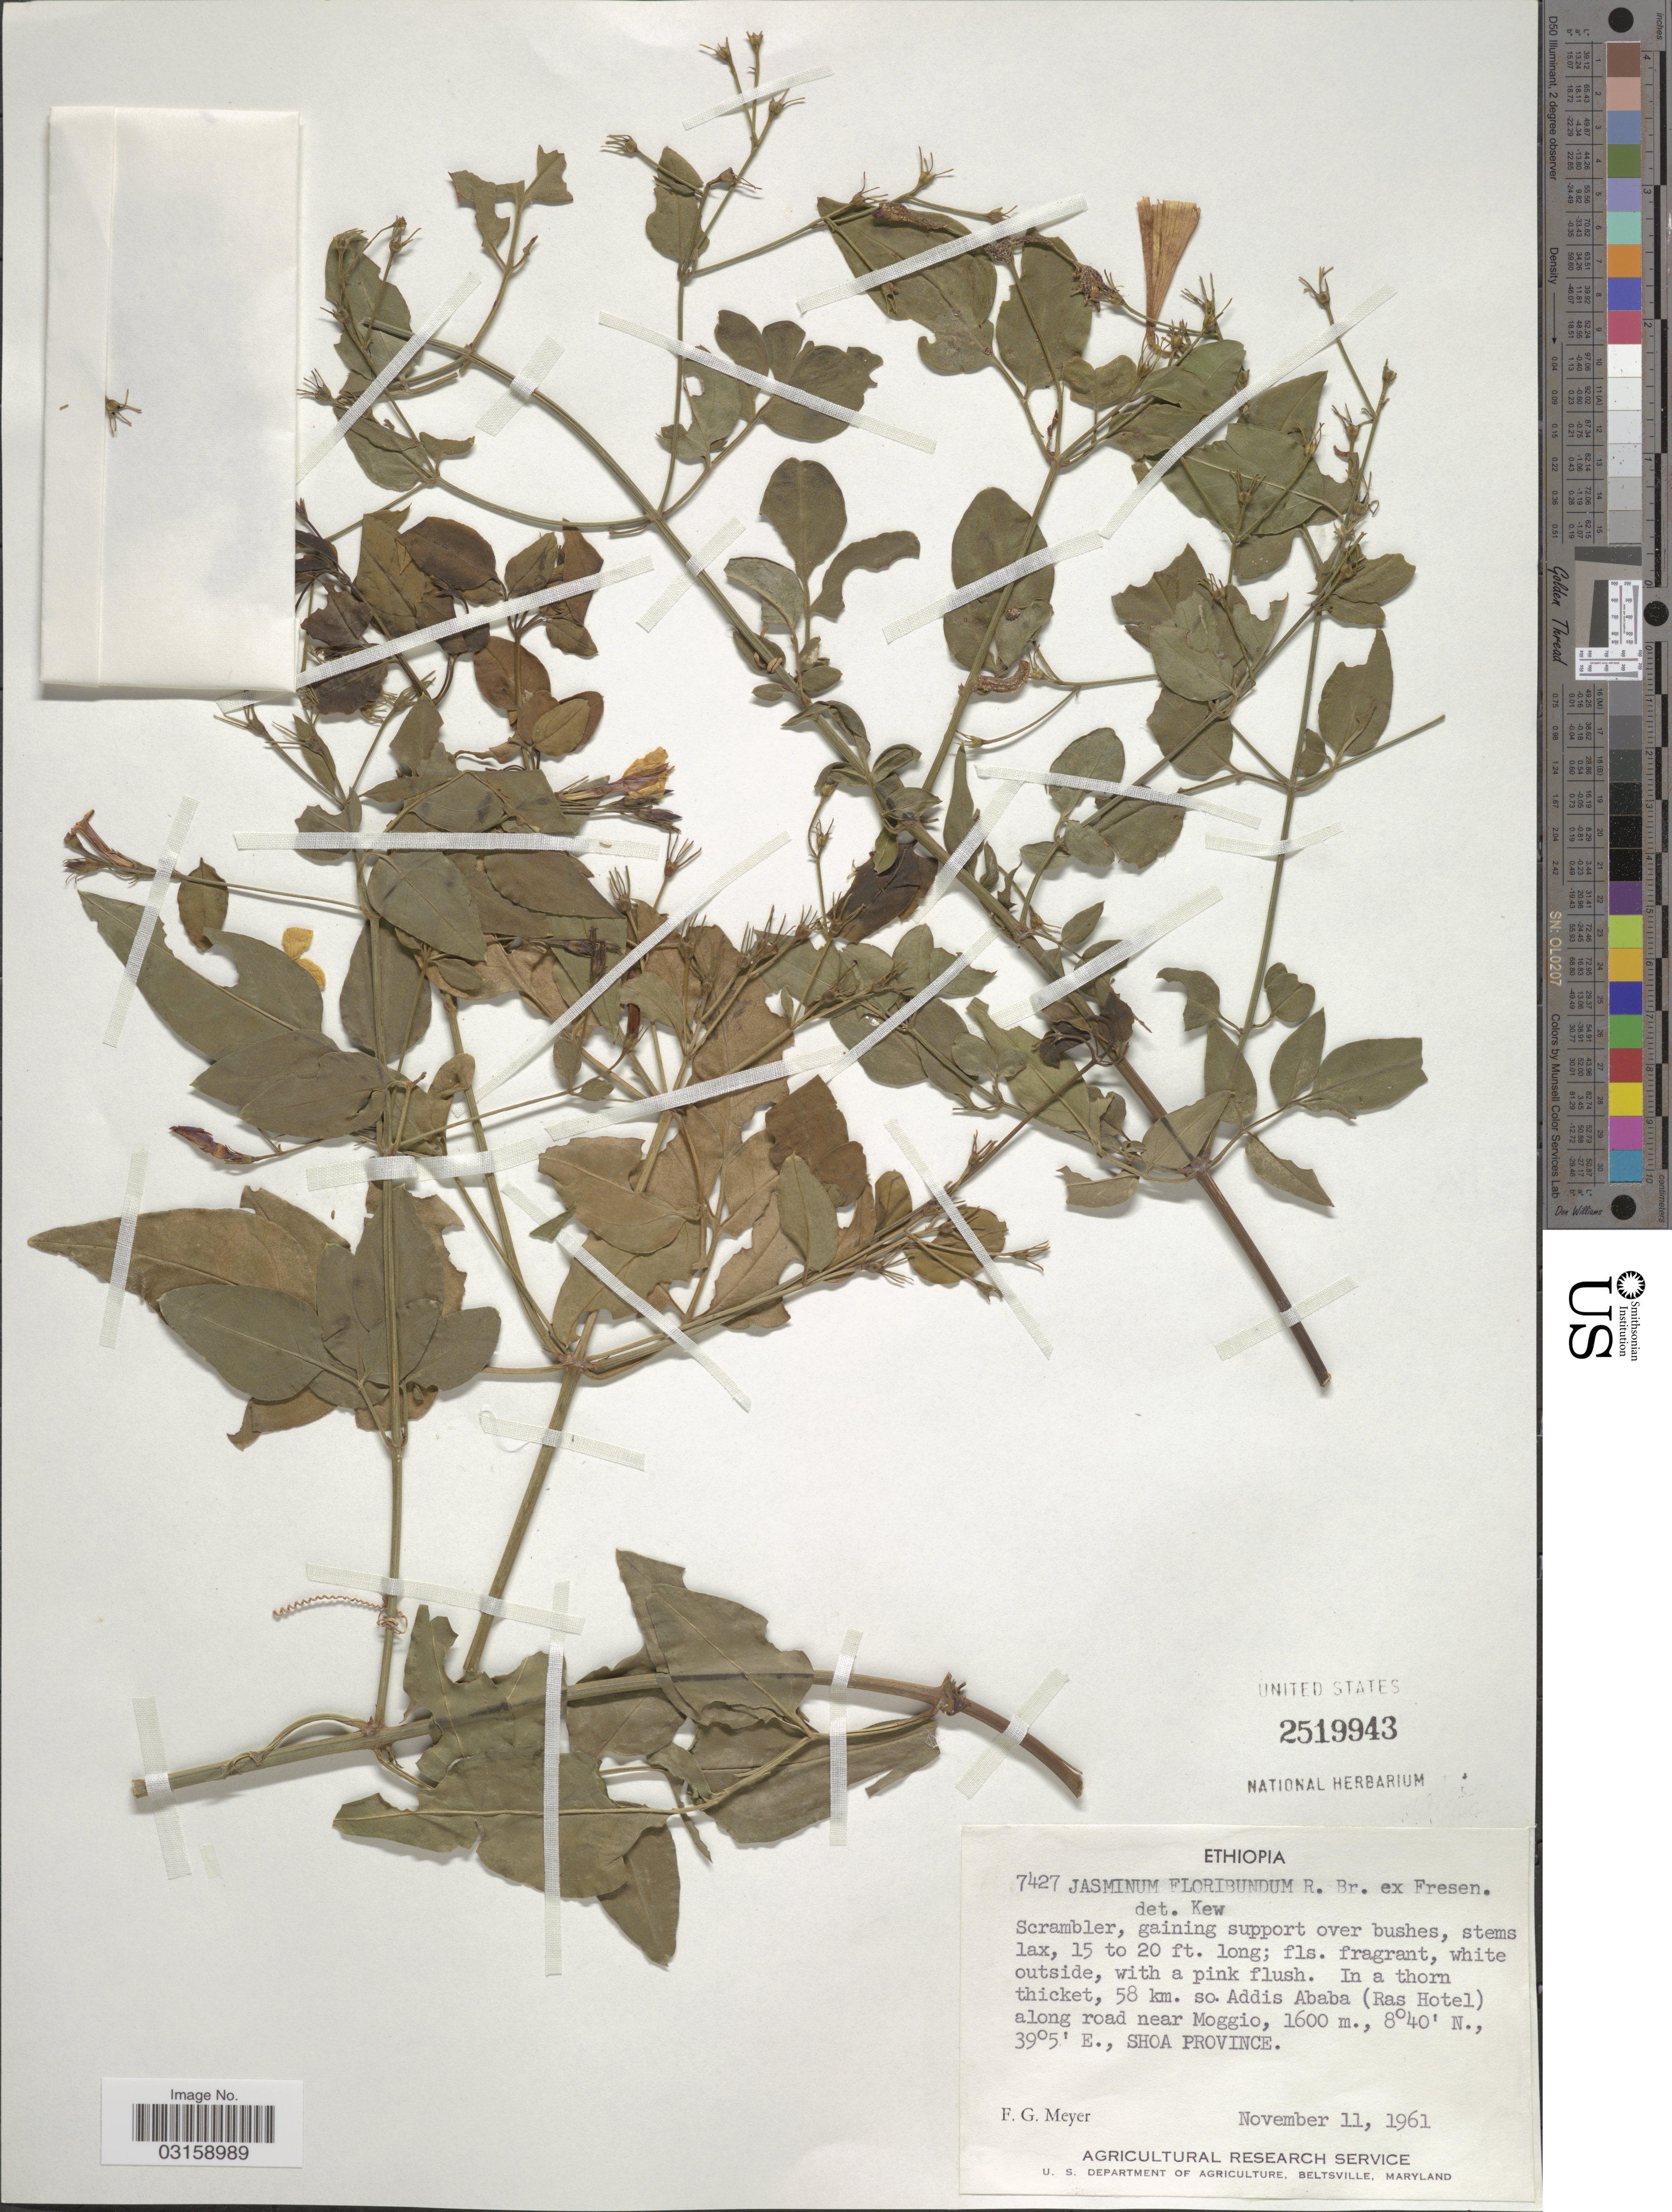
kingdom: Plantae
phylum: Tracheophyta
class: Magnoliopsida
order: Lamiales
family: Oleaceae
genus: Jasminum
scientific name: Jasminum floribundum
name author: R. Br. ex Fresen.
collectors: F. G. Meyer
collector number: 7427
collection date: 1961-11-11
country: Ethiopia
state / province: Addis Ababa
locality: In a thorn thicket, 58 km. so. Addis Ababa (Ras Hotel) along road near Moggio, Shoa Province.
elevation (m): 1600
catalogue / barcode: US 2519943